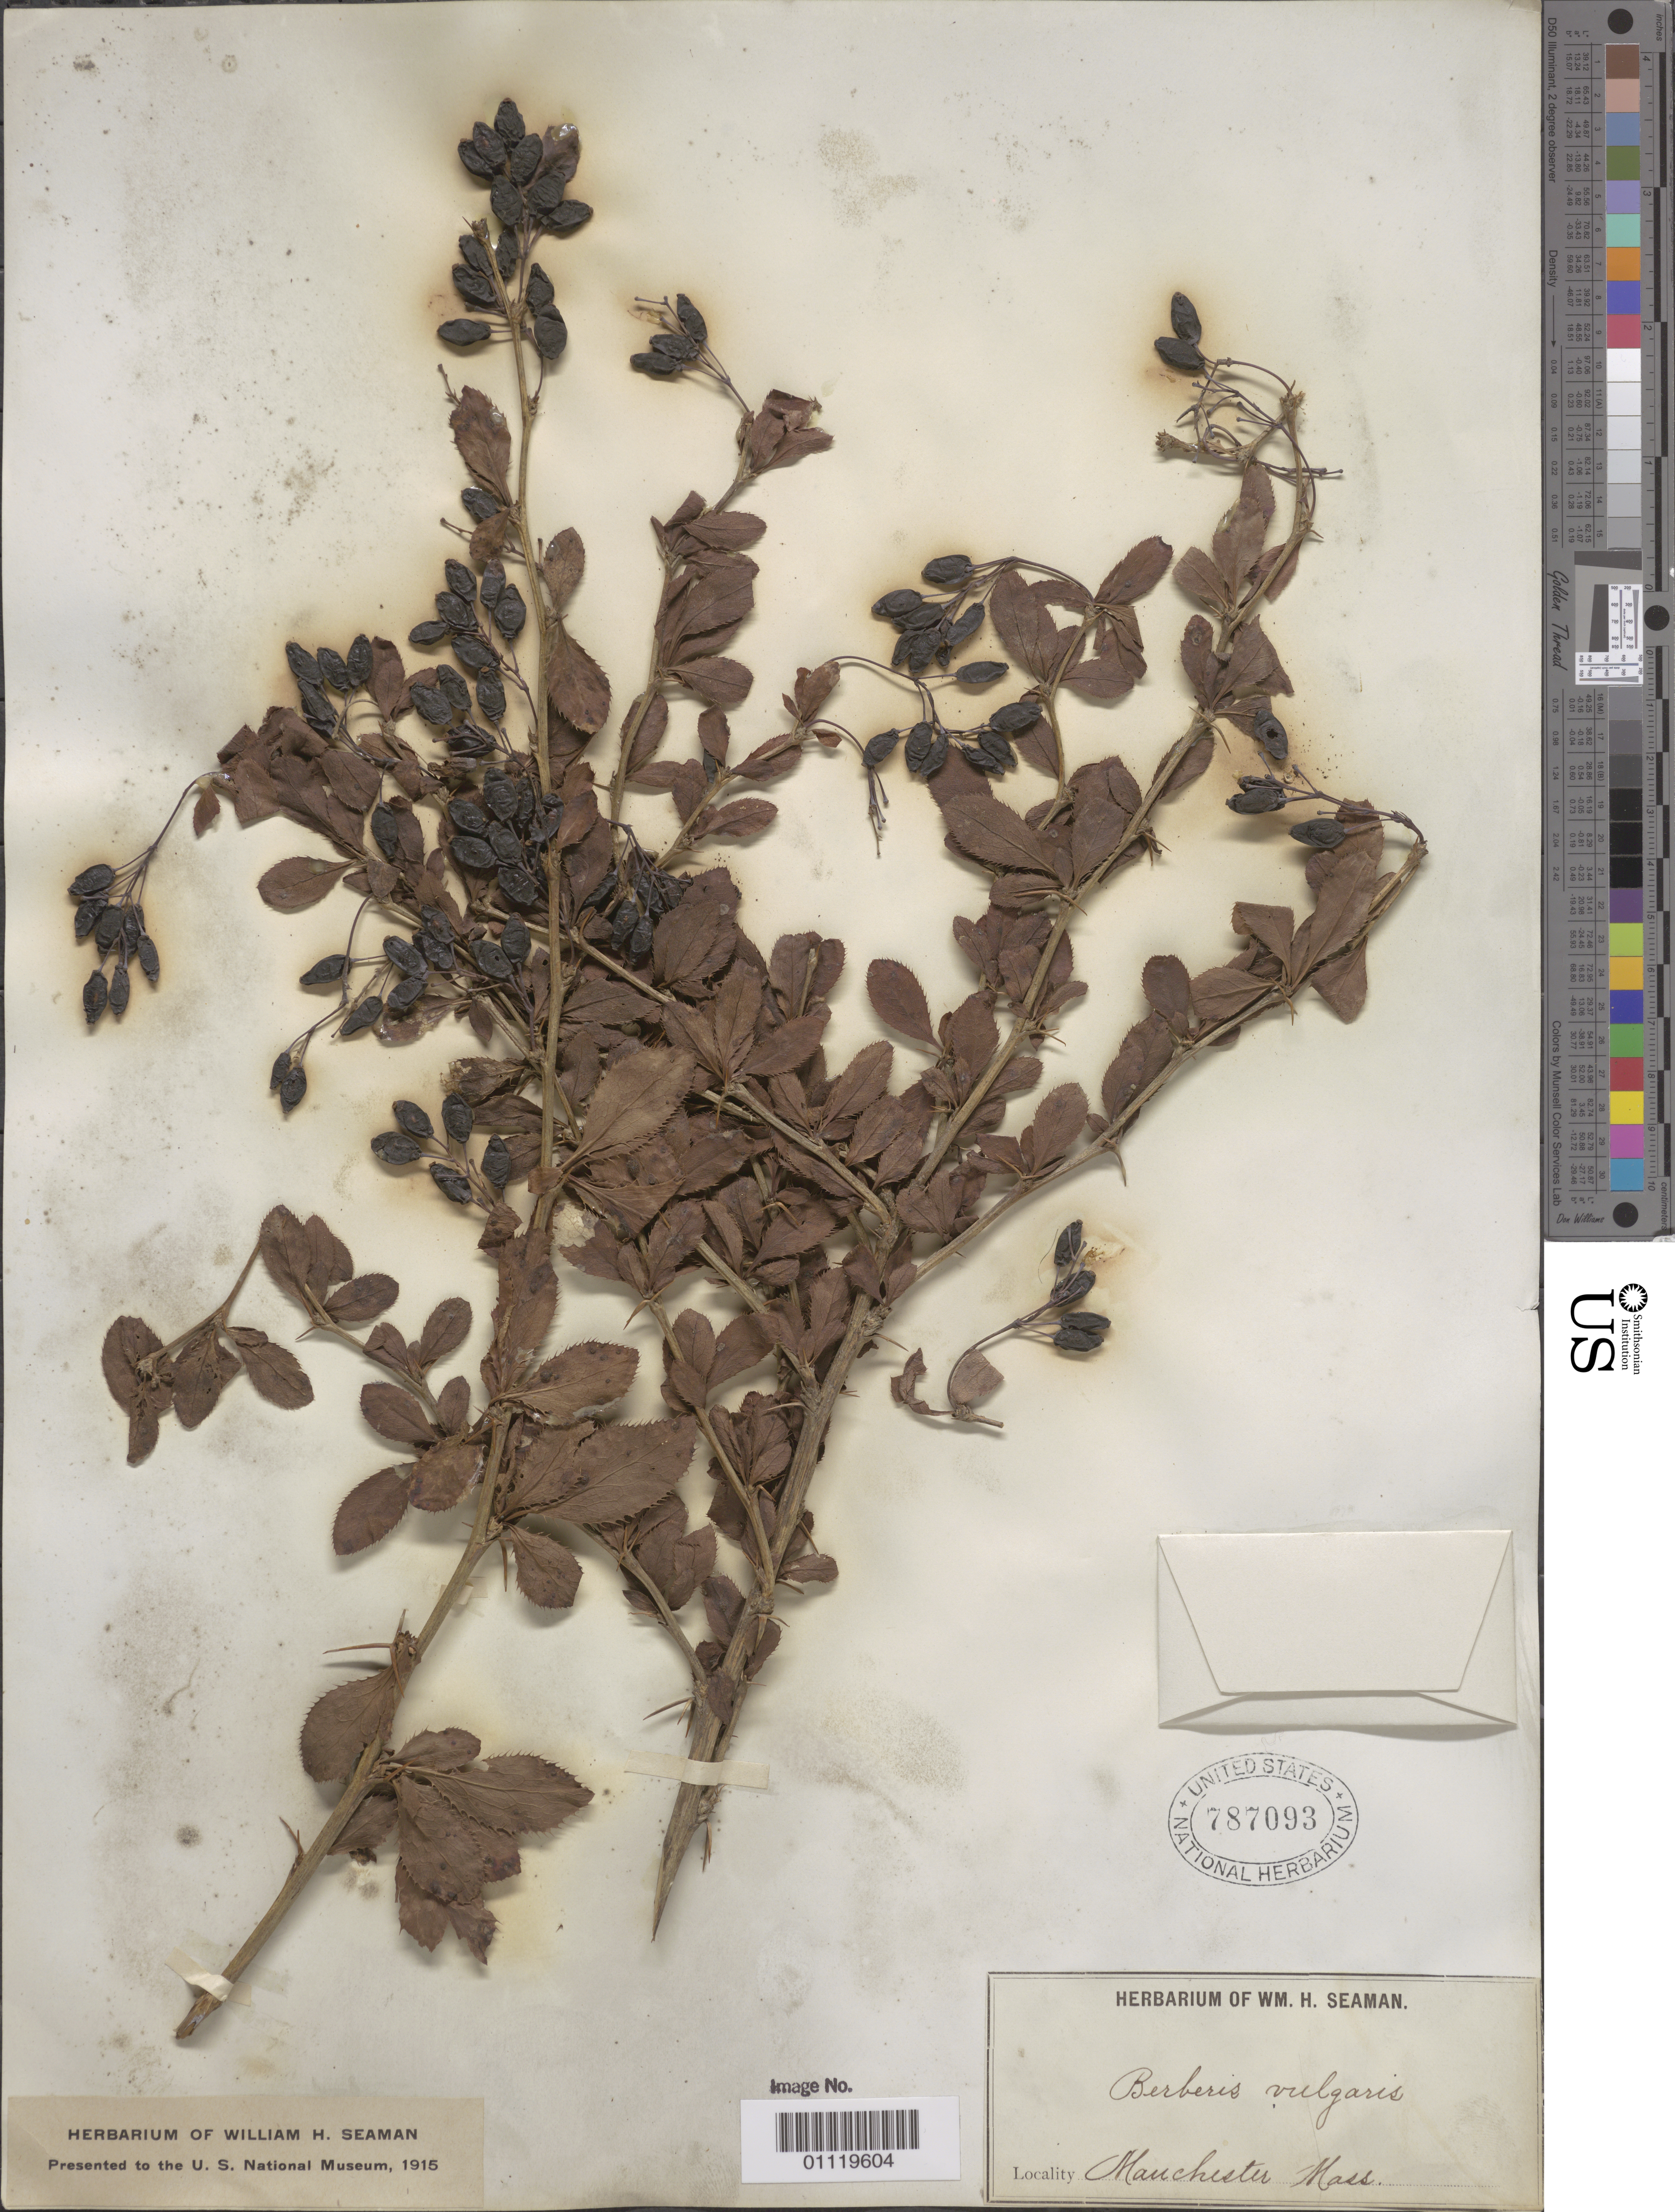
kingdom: Plantae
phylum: Tracheophyta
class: Magnoliopsida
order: Ranunculales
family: Berberidaceae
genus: Berberis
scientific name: Berberis vulgaris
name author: L.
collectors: W. Seaman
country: United States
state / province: Massachusetts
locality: Manchester town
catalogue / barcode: US 787093